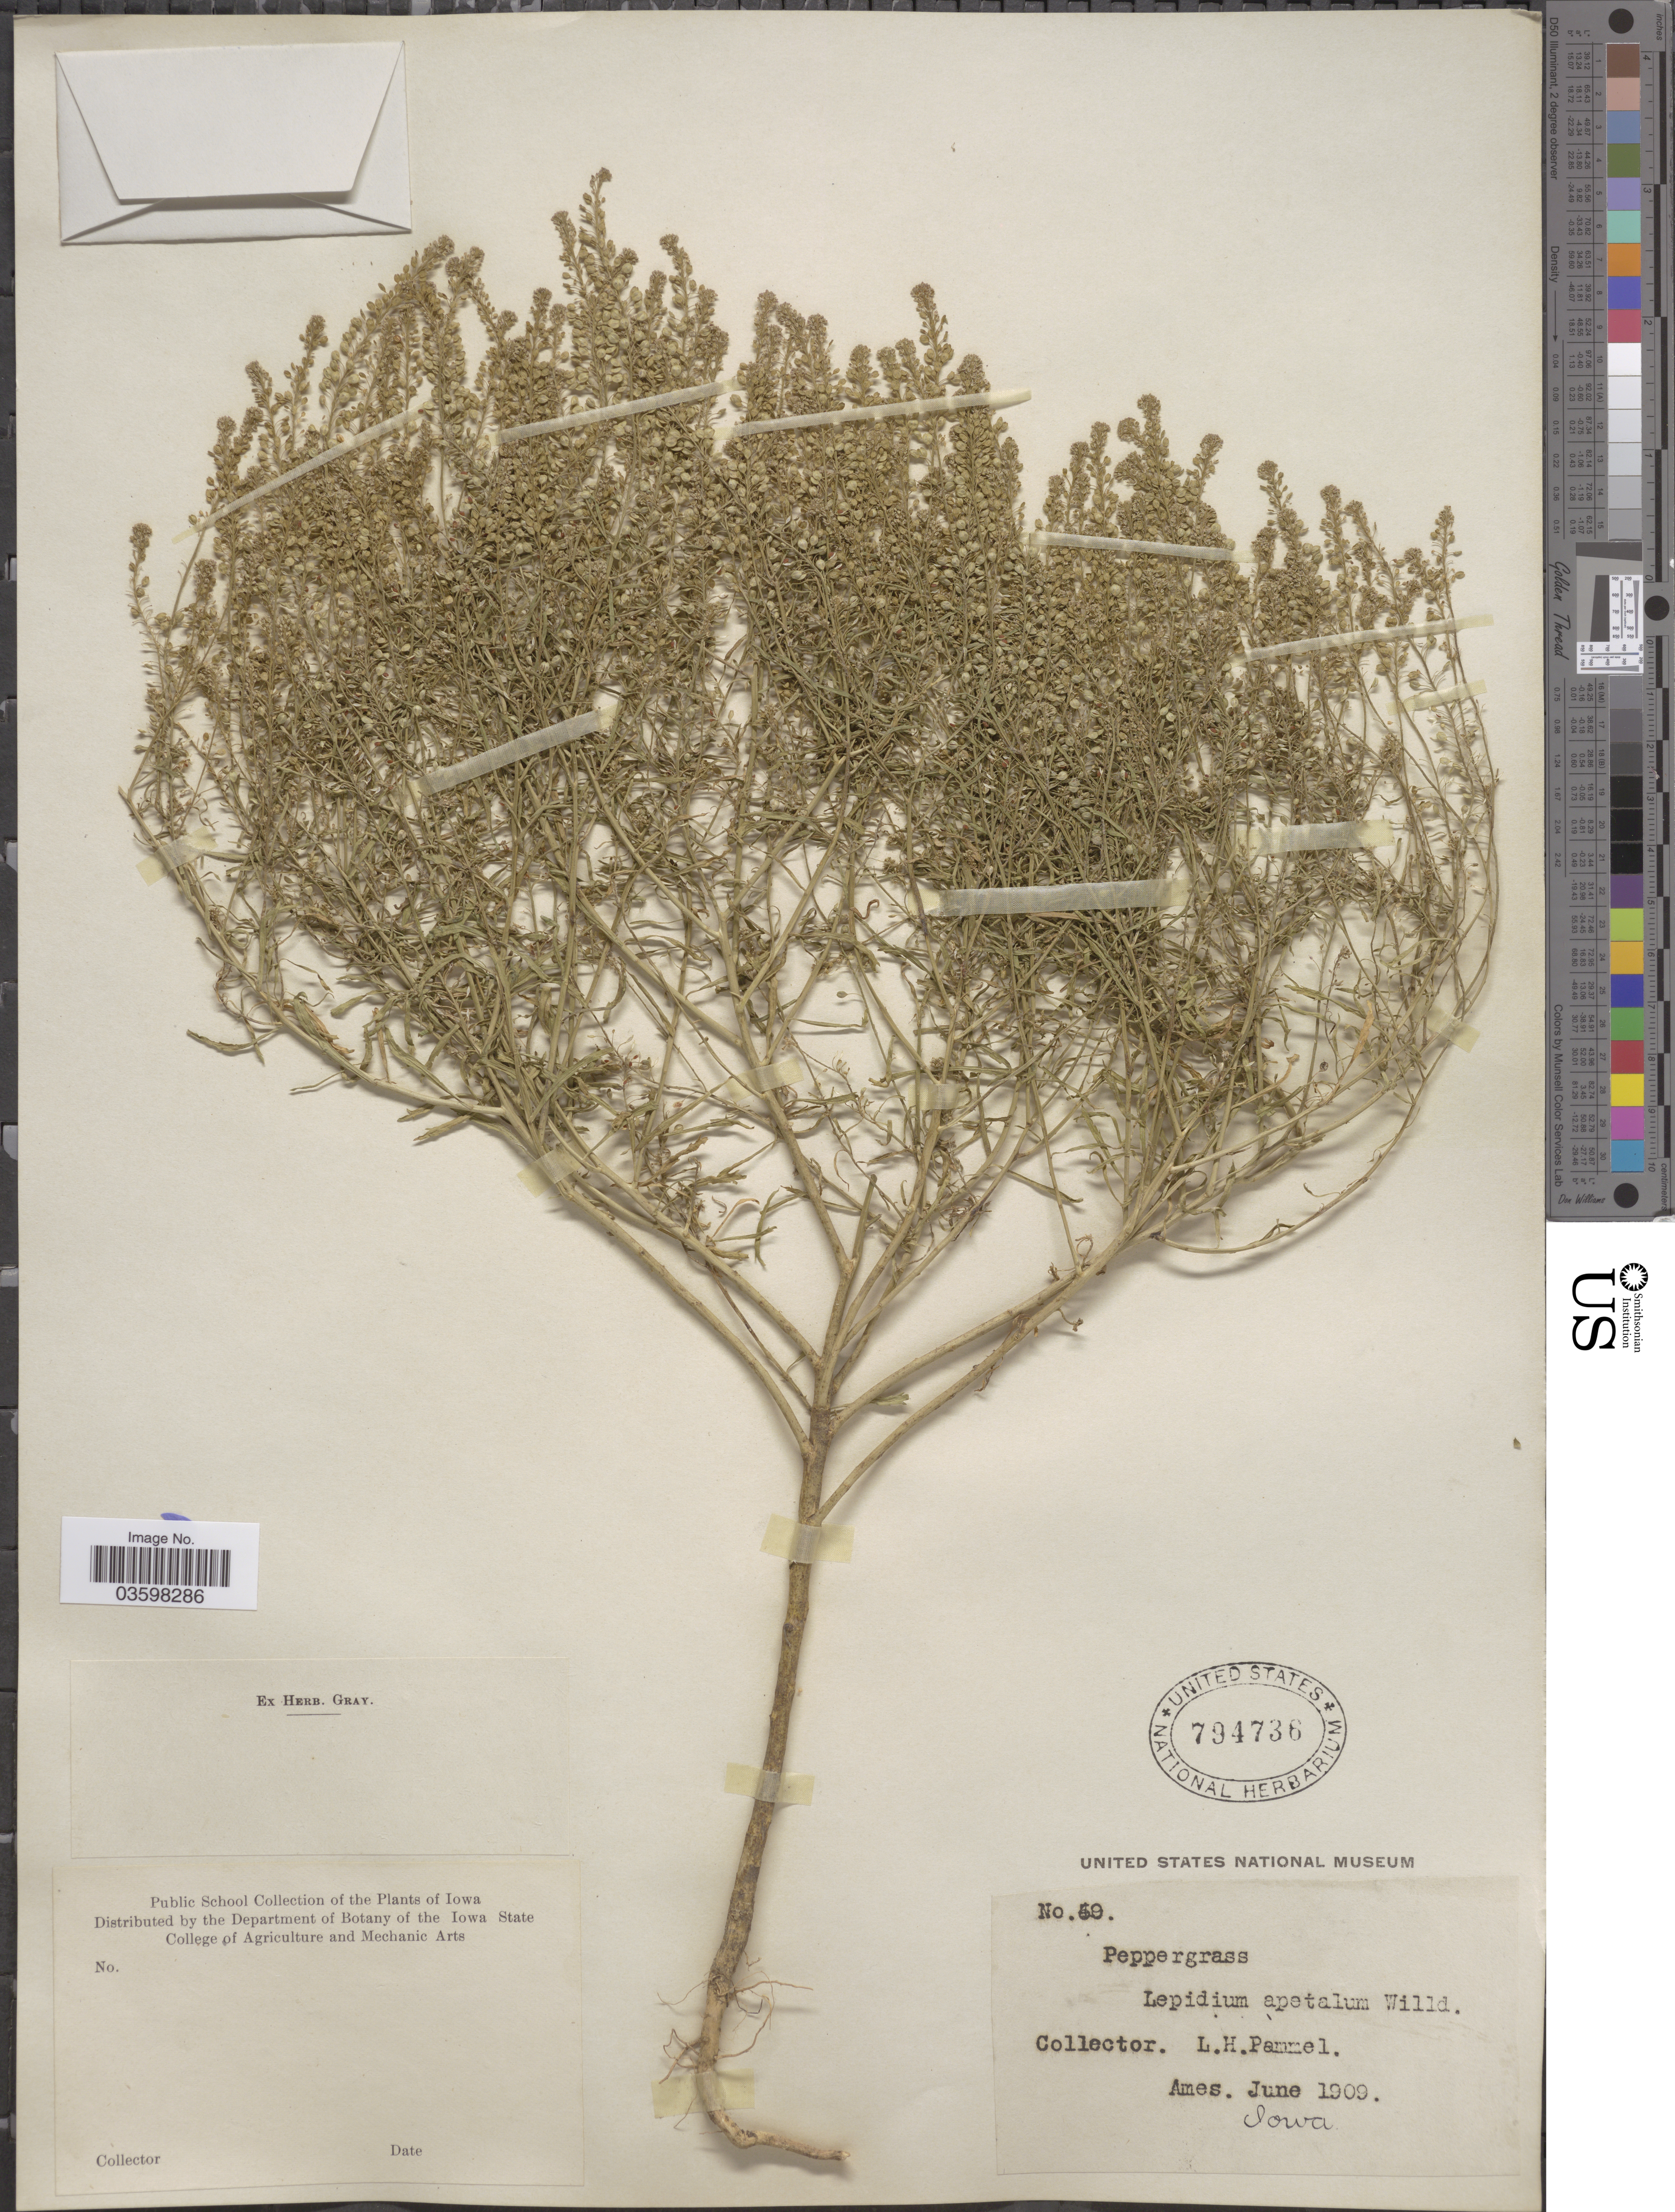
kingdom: Plantae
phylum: Tracheophyta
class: Magnoliopsida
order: Brassicales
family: Brassicaceae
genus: Lepidium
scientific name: Lepidium densiflorum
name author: Schrad.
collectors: L. Pammel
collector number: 69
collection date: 1909-06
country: United States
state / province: Iowa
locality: Ames.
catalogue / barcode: US 794736